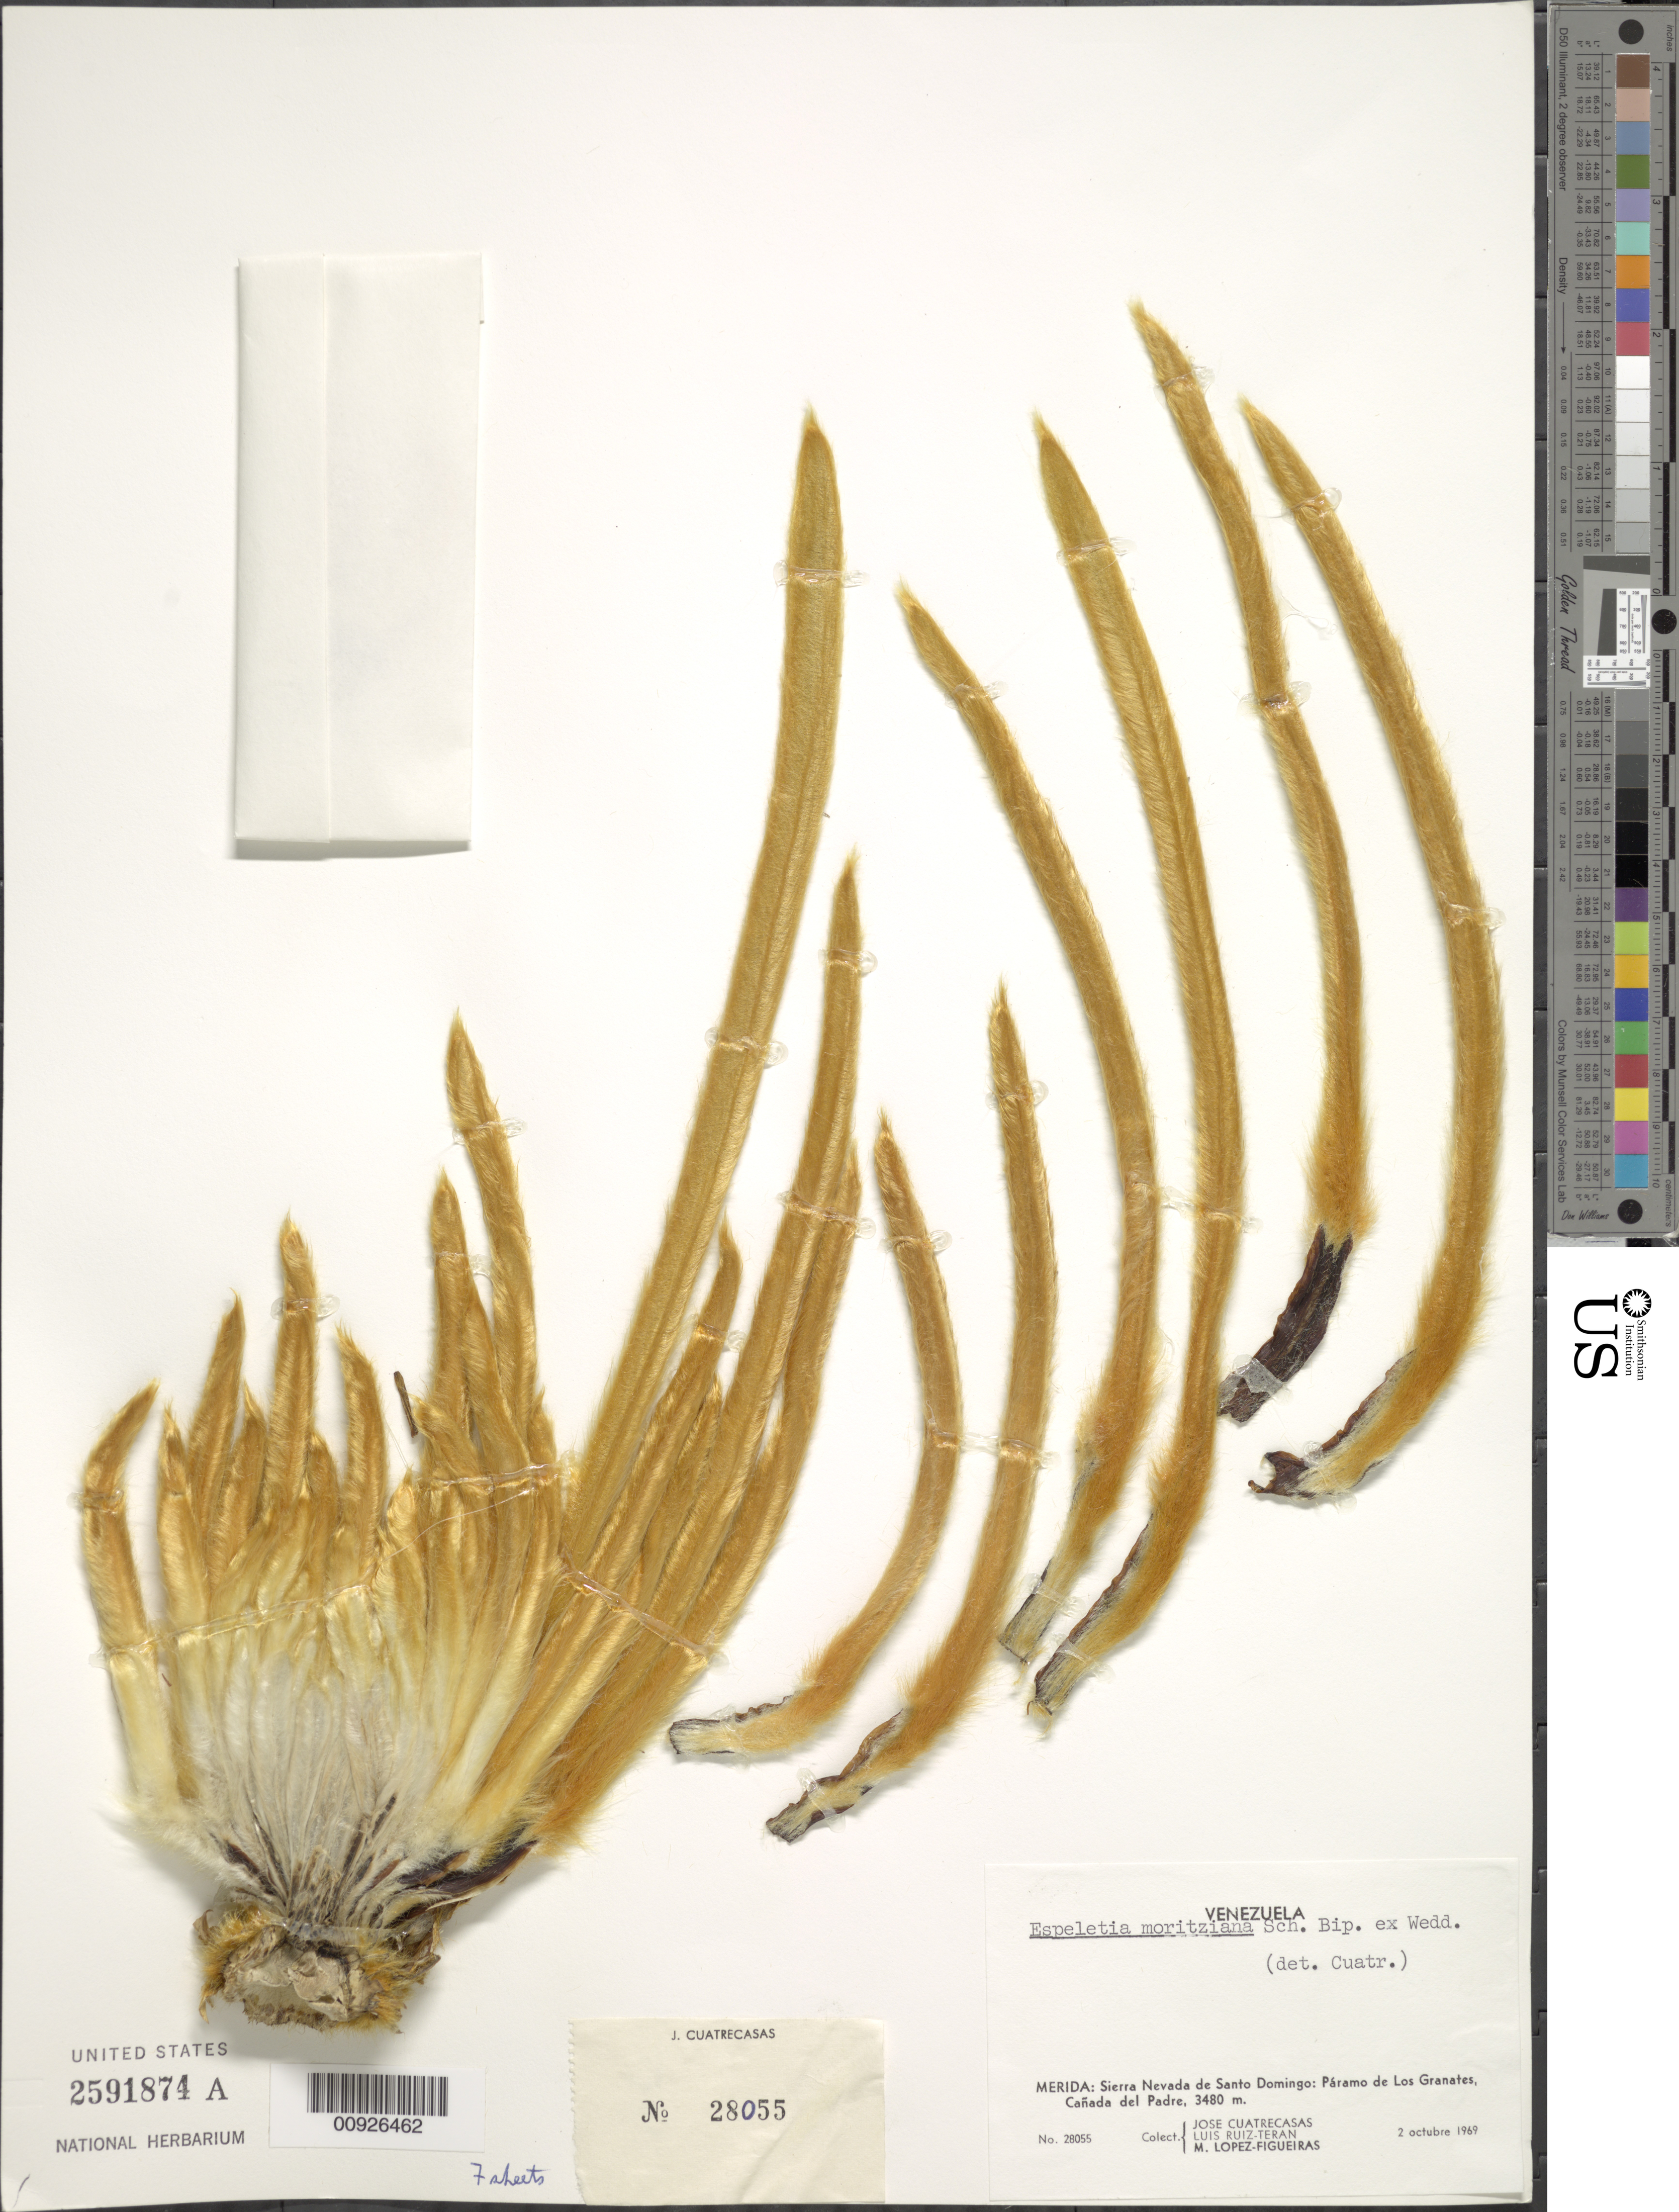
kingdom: Plantae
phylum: Tracheophyta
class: Magnoliopsida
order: Asterales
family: Asteraceae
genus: Coespeletia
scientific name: Coespeletia moritziana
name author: (Sch. Bip. ex Wedd.) Cuatrec.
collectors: J. Cuatrecasas, L. E. Ruíz-Terán & M. López Figueiras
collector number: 28055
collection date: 1969-10-02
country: Venezuela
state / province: Mérida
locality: P. de los Granates. Sierra Nevada de Santo Domingo: Cañada del Padre.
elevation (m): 3480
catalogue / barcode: US 2591874A